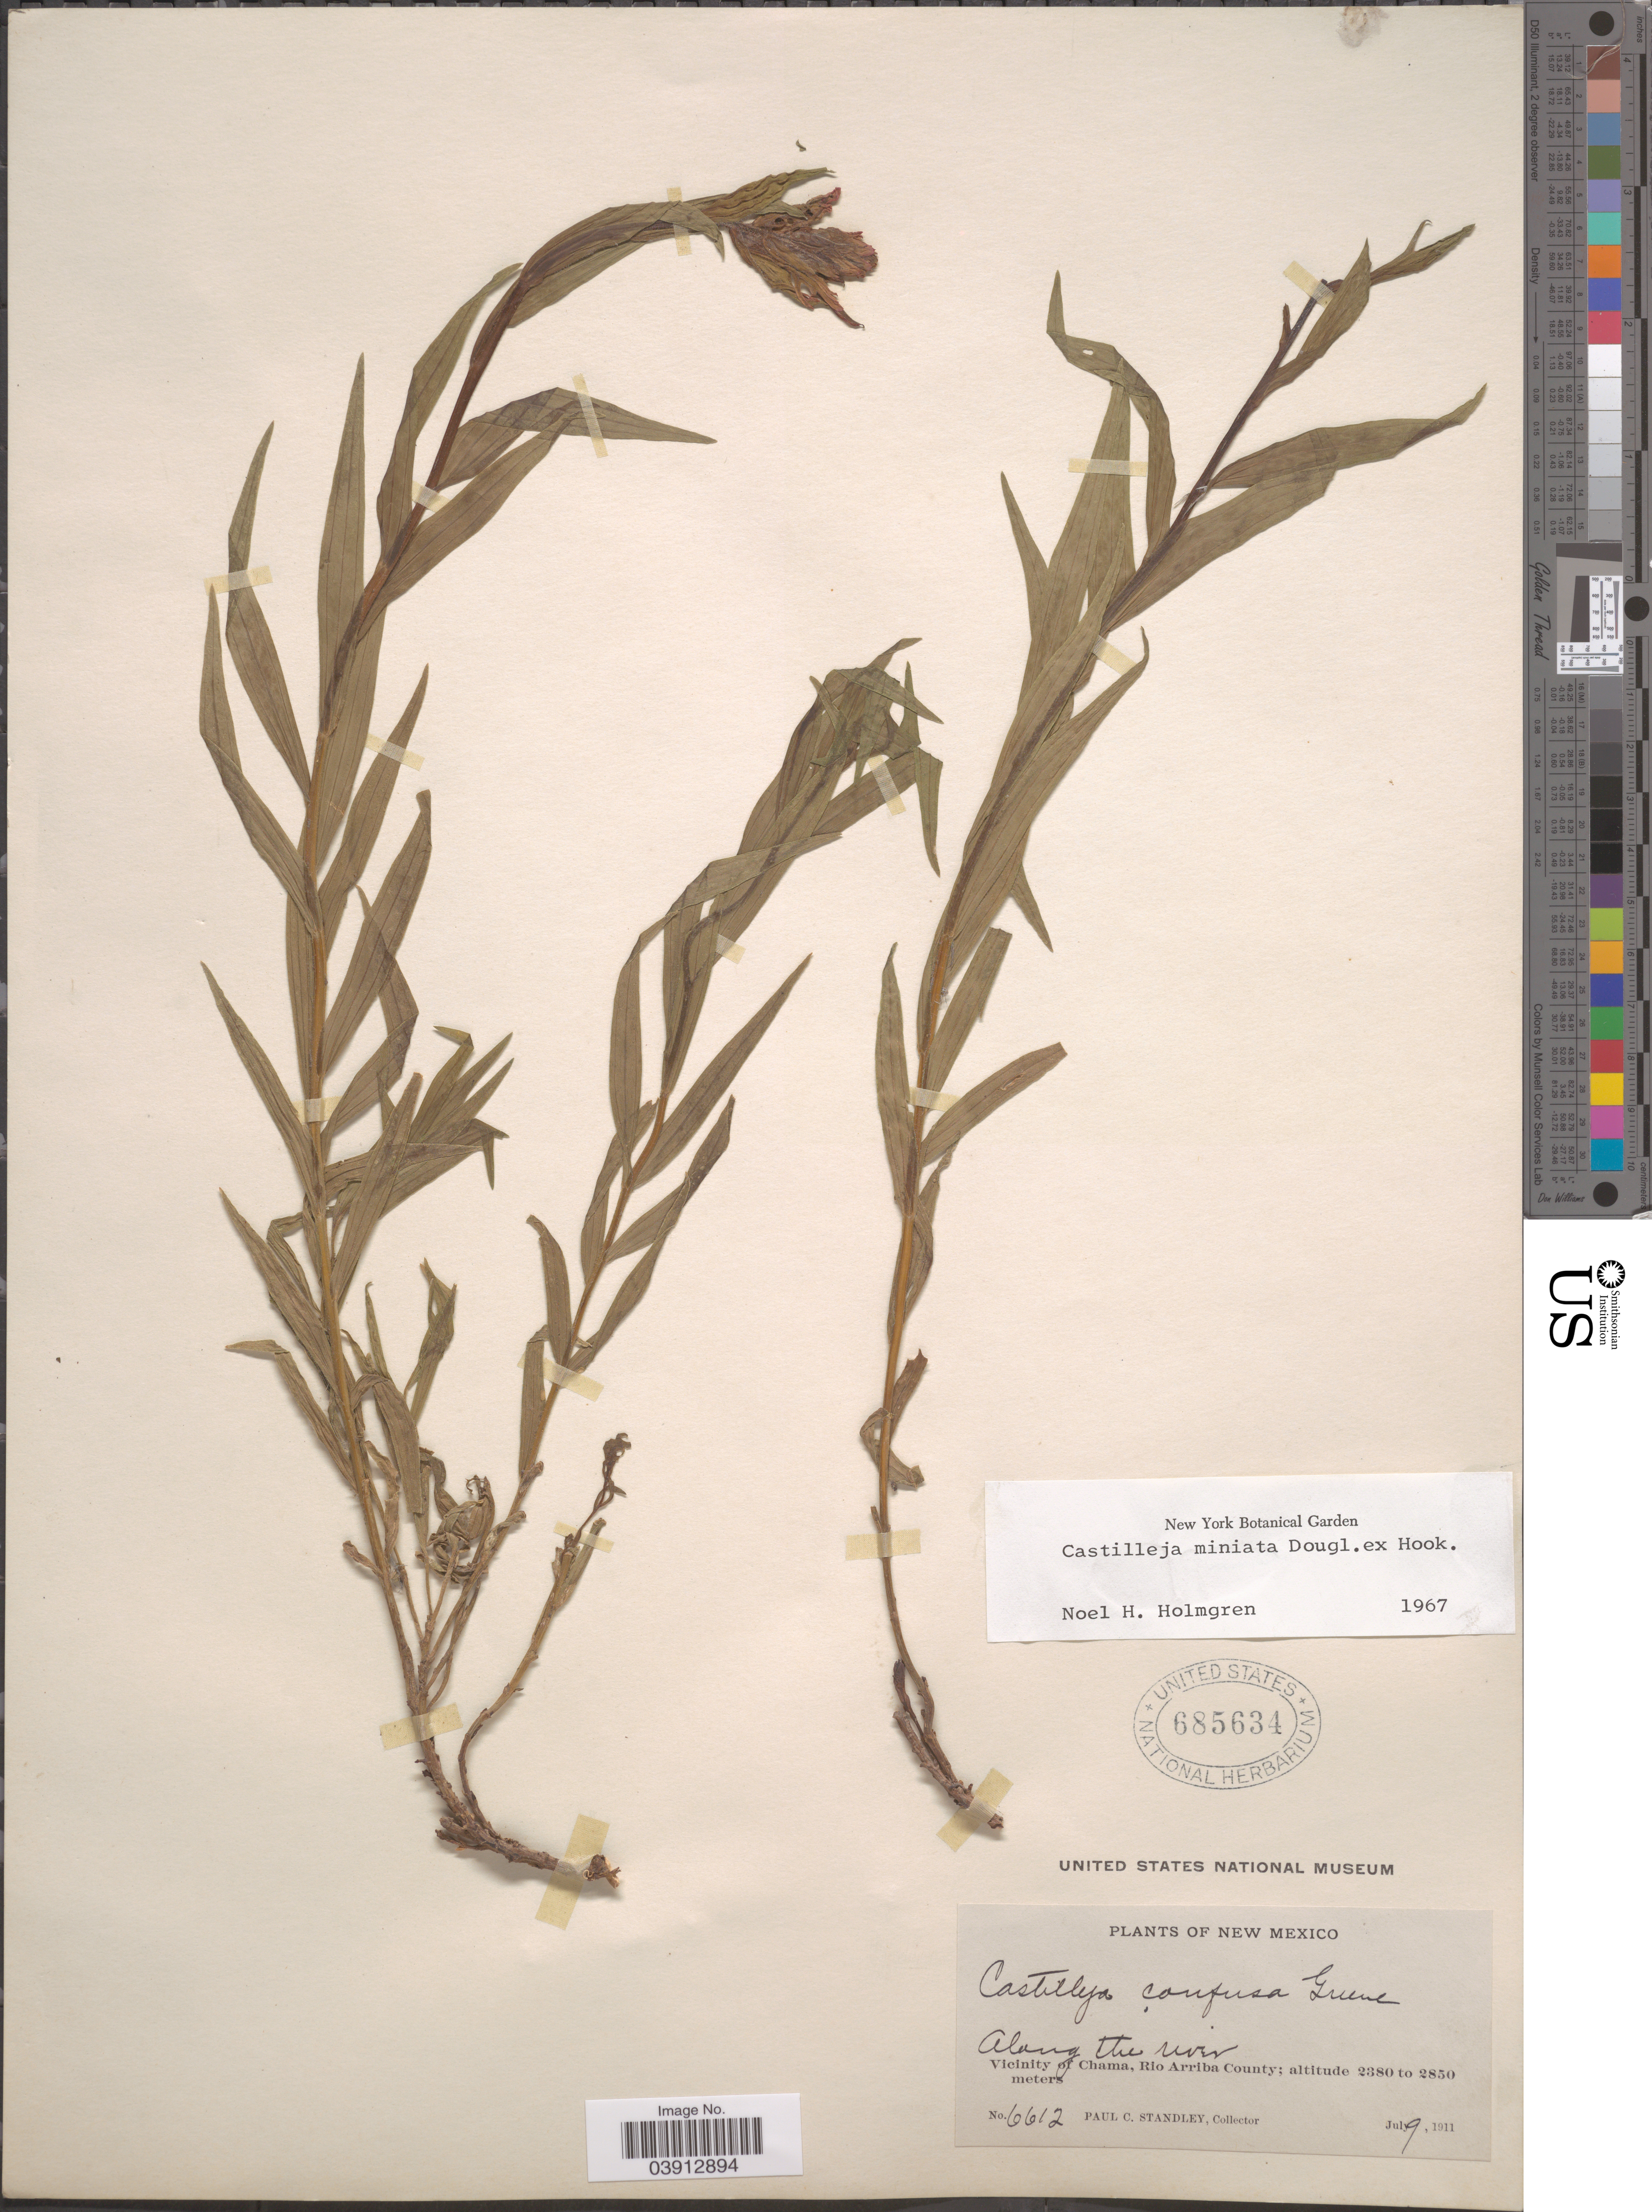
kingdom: Plantae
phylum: Tracheophyta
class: Magnoliopsida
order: Lamiales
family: Orobanchaceae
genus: Castilleja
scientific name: Castilleja miniata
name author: Douglas ex Hook.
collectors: P. C. Standley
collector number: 6612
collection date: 1911-07-09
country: United States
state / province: New Mexico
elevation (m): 2380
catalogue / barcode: US 685634